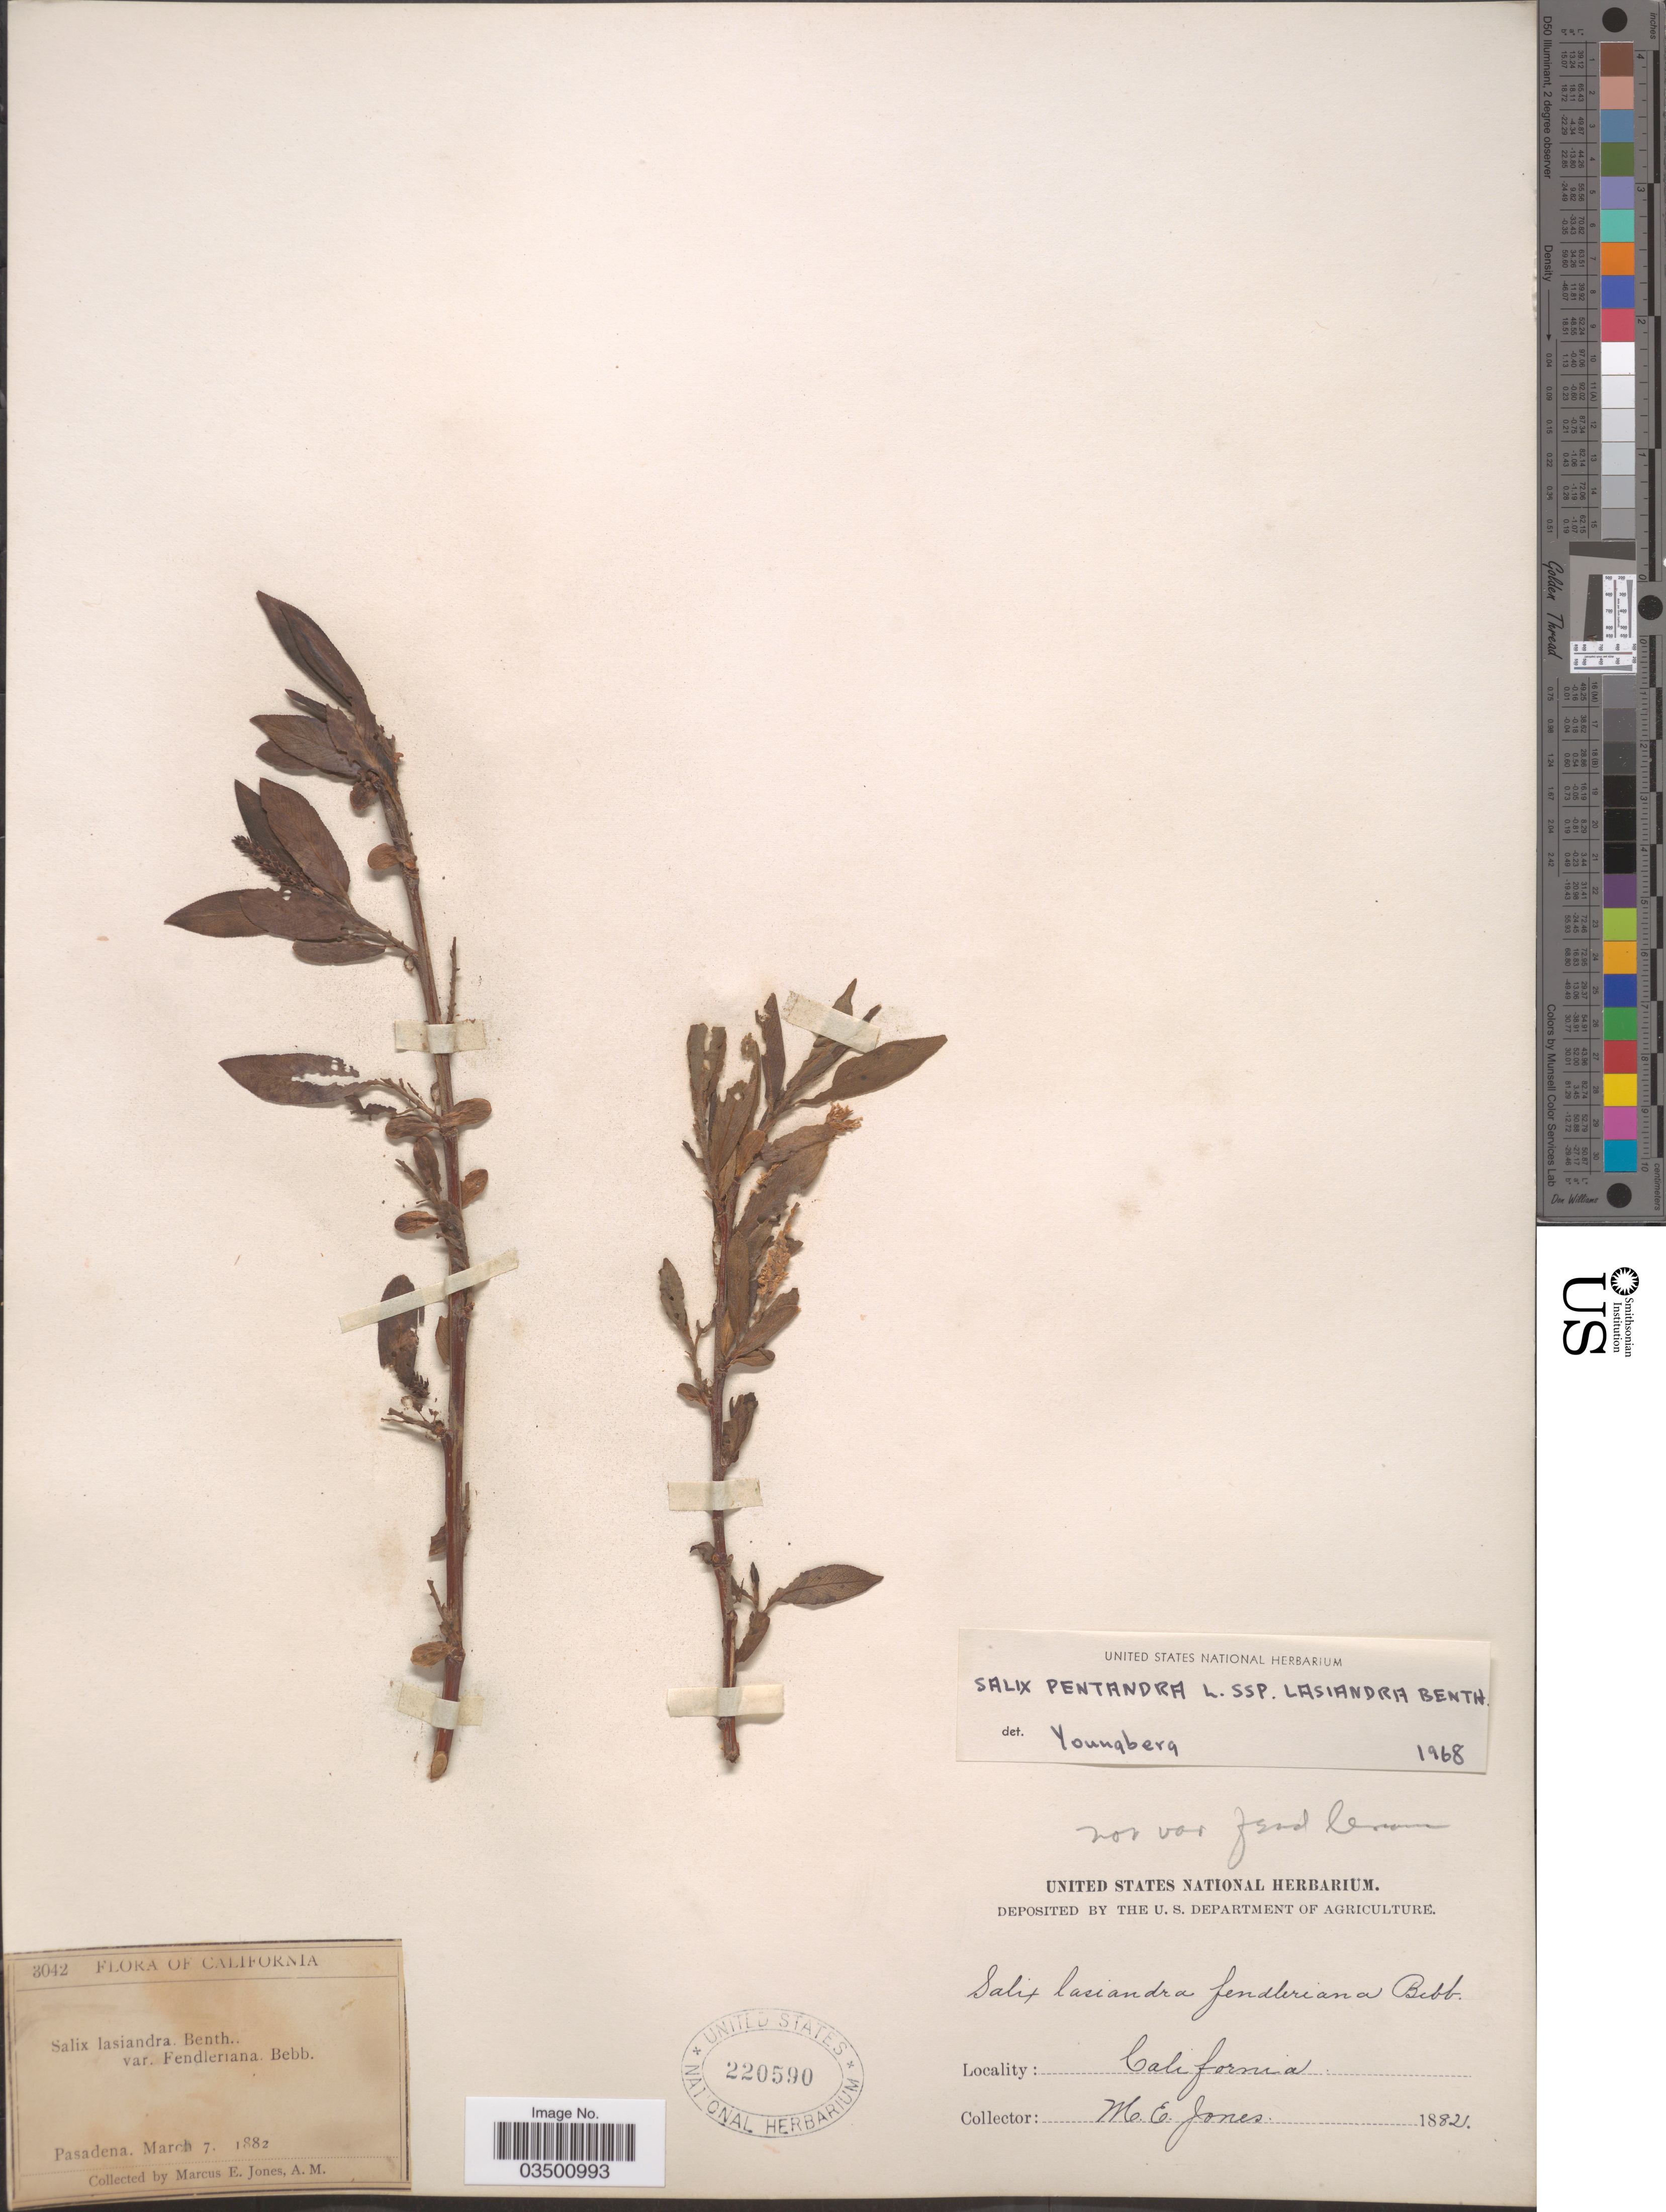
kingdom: Plantae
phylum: Tracheophyta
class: Magnoliopsida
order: Malpighiales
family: Salicaceae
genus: Salix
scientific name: Salix lasiandra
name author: Benth.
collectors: M. E. Jones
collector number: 3042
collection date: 1882-03-07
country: United States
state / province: California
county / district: Los Angeles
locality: Pasadena.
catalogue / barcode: US 220590